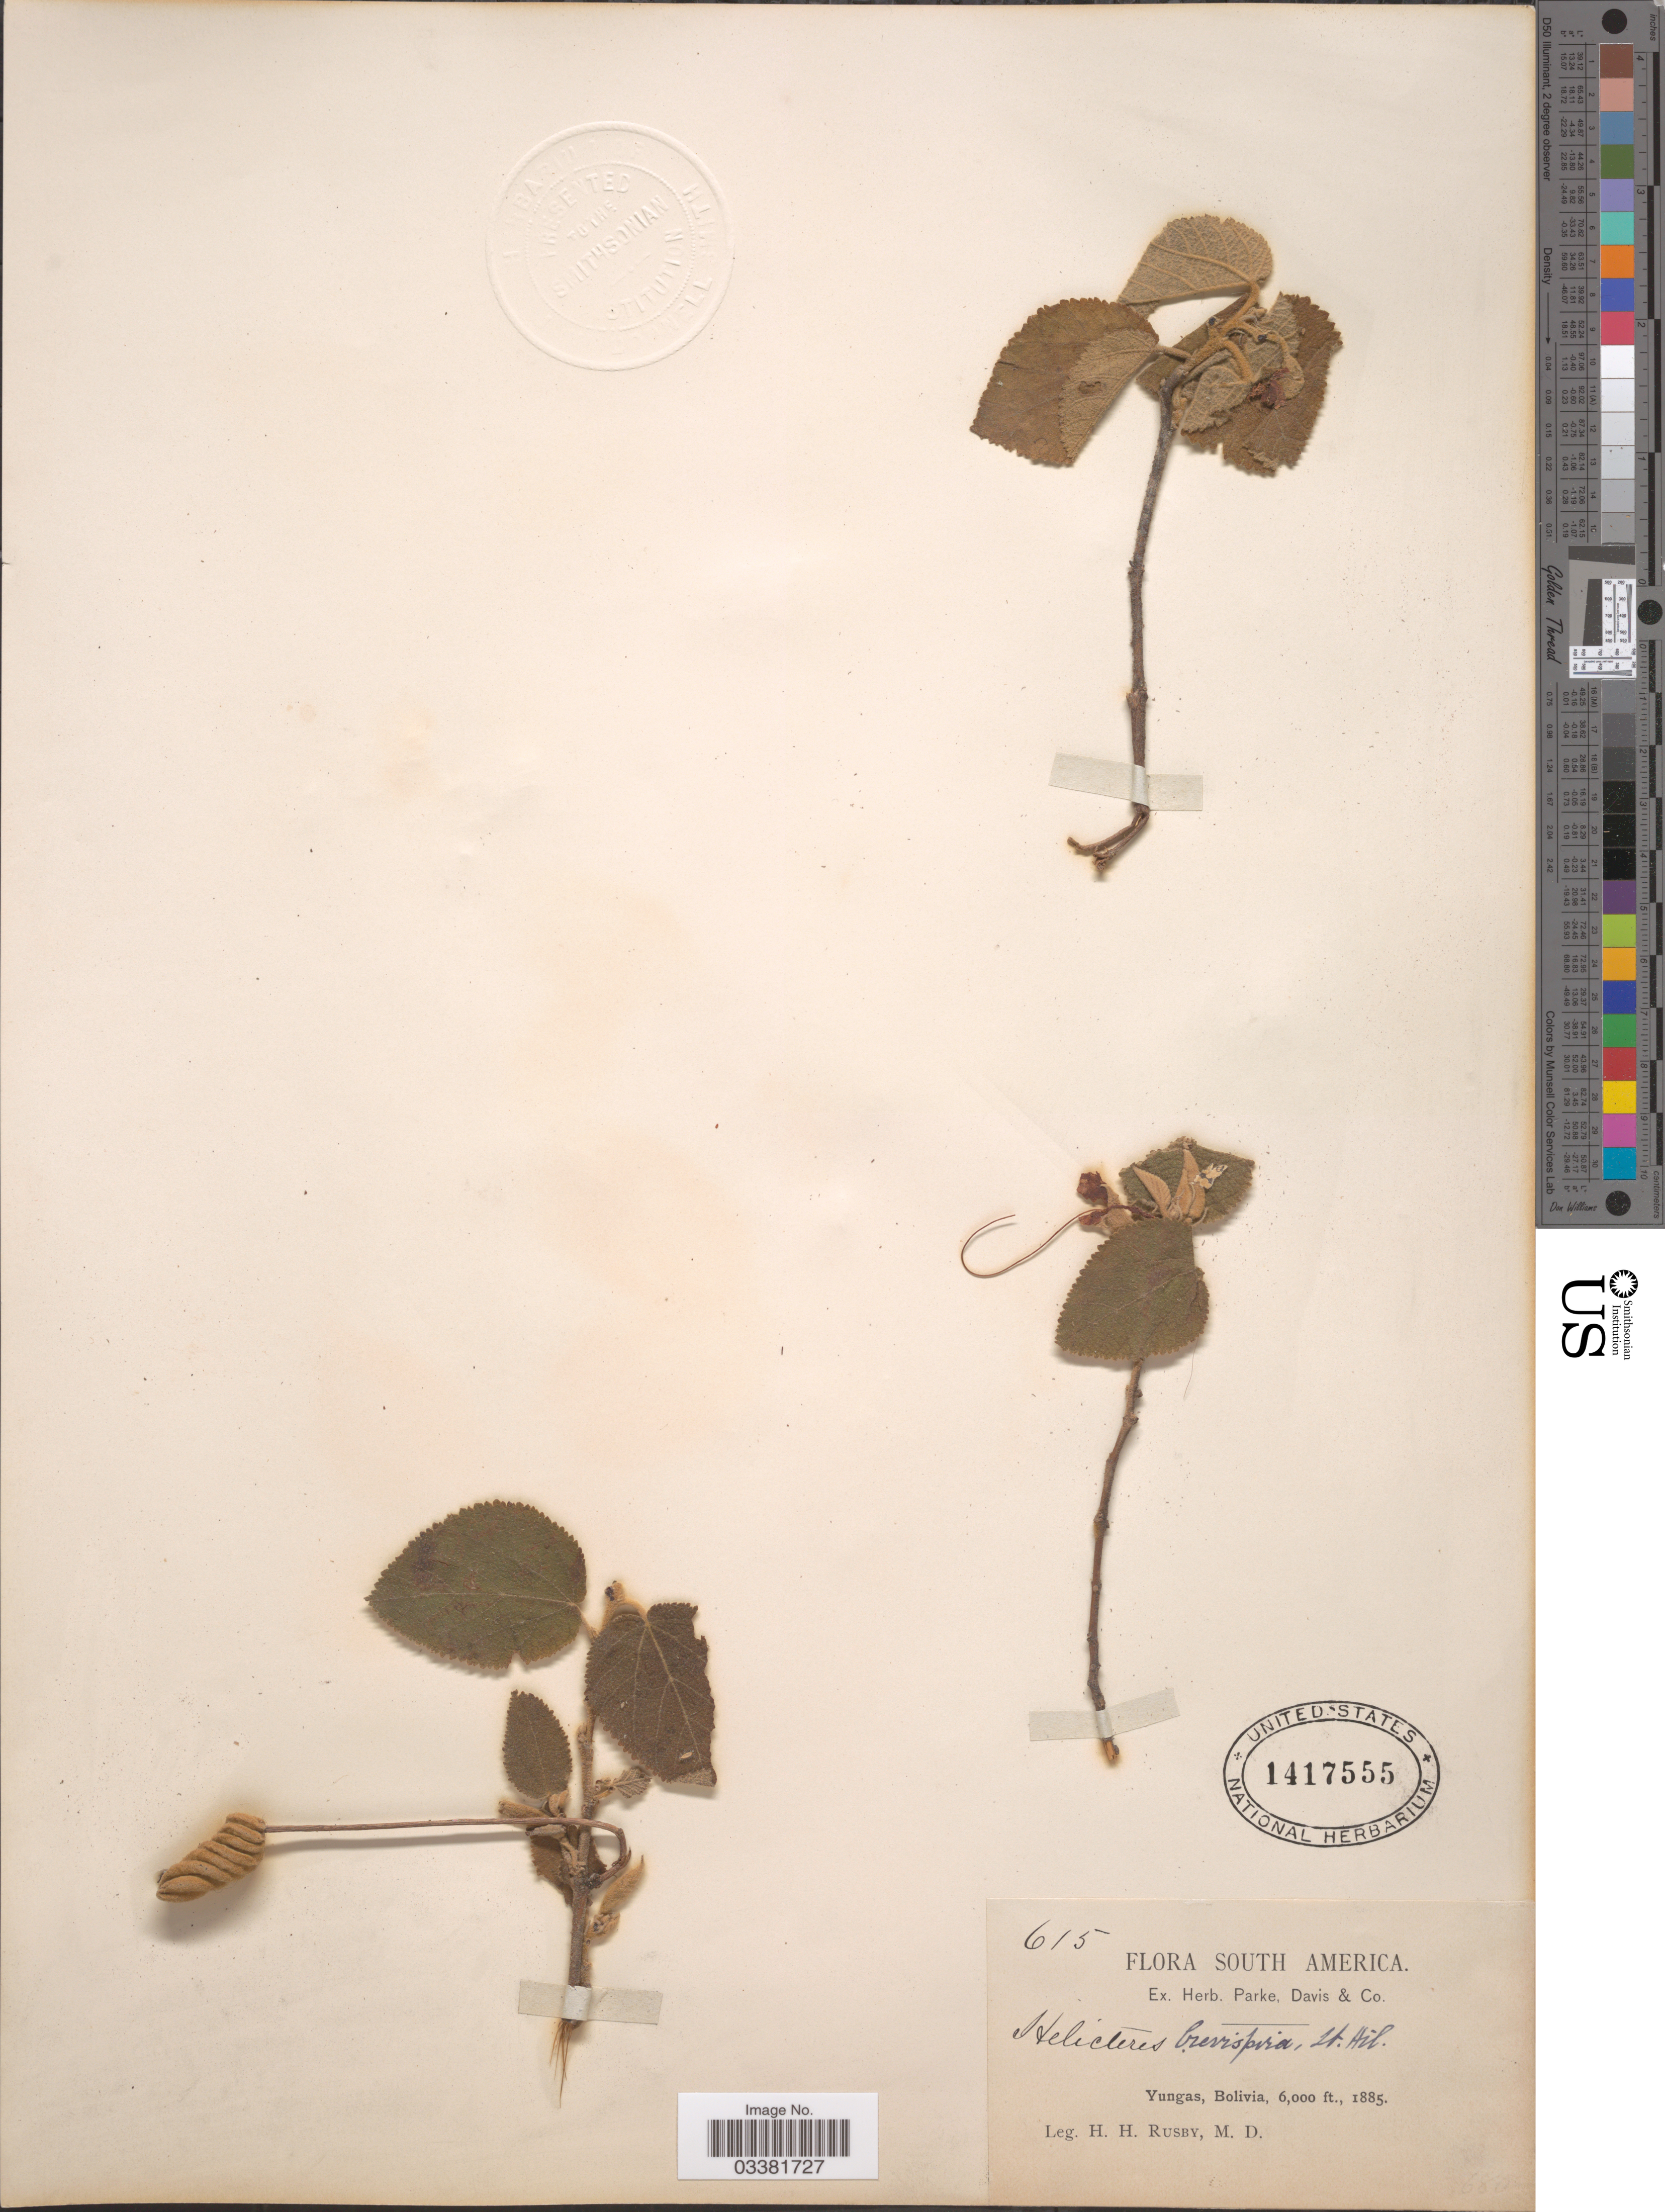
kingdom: Plantae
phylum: Tracheophyta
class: Magnoliopsida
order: Malvales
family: Malvaceae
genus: Helicteres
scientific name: Helicteres brevispira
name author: A. St.-Hil.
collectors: H. H. Rusby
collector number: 615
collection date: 1885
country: Bolivia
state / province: La Paz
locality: Yungas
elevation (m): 1829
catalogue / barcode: US 1417555